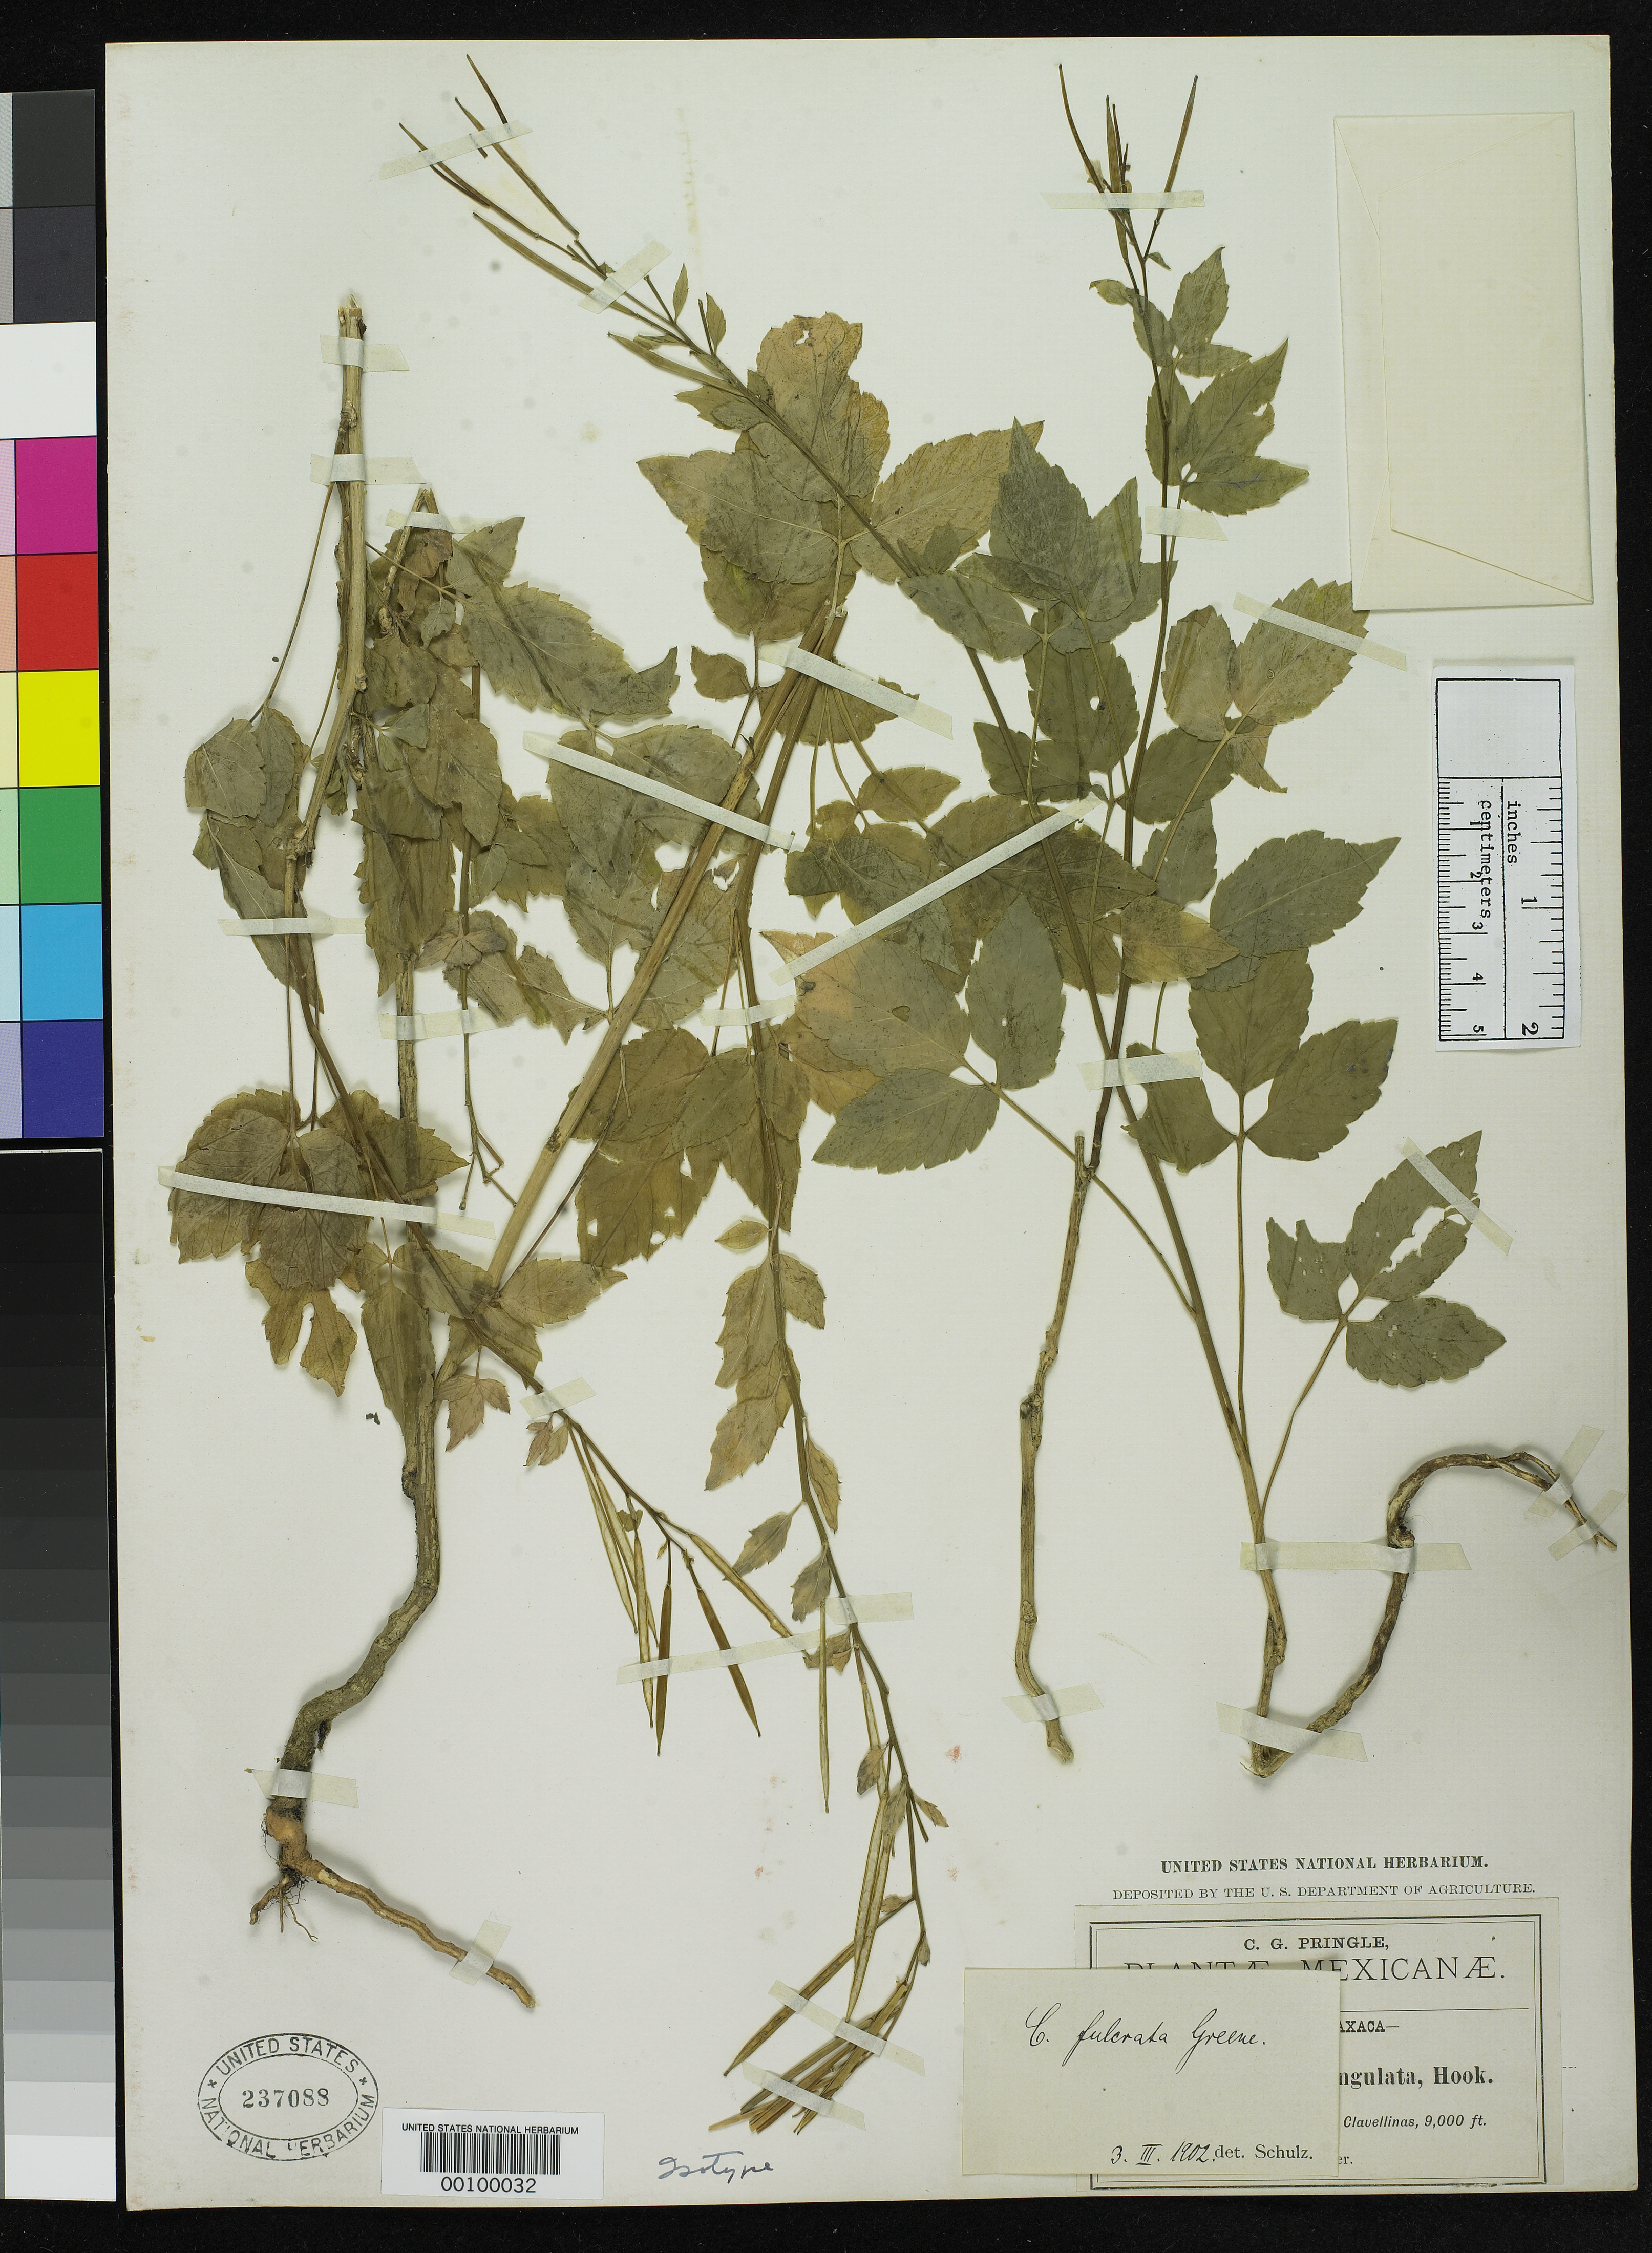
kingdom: Plantae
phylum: Tracheophyta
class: Magnoliopsida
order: Brassicales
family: Brassicaceae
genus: Cardamine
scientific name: Cardamine fulcrata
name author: Greene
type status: Isotype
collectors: C. G. Pringle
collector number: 4989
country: Mexico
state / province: Oaxaca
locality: Clavelinas.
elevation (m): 2438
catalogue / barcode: US 237088